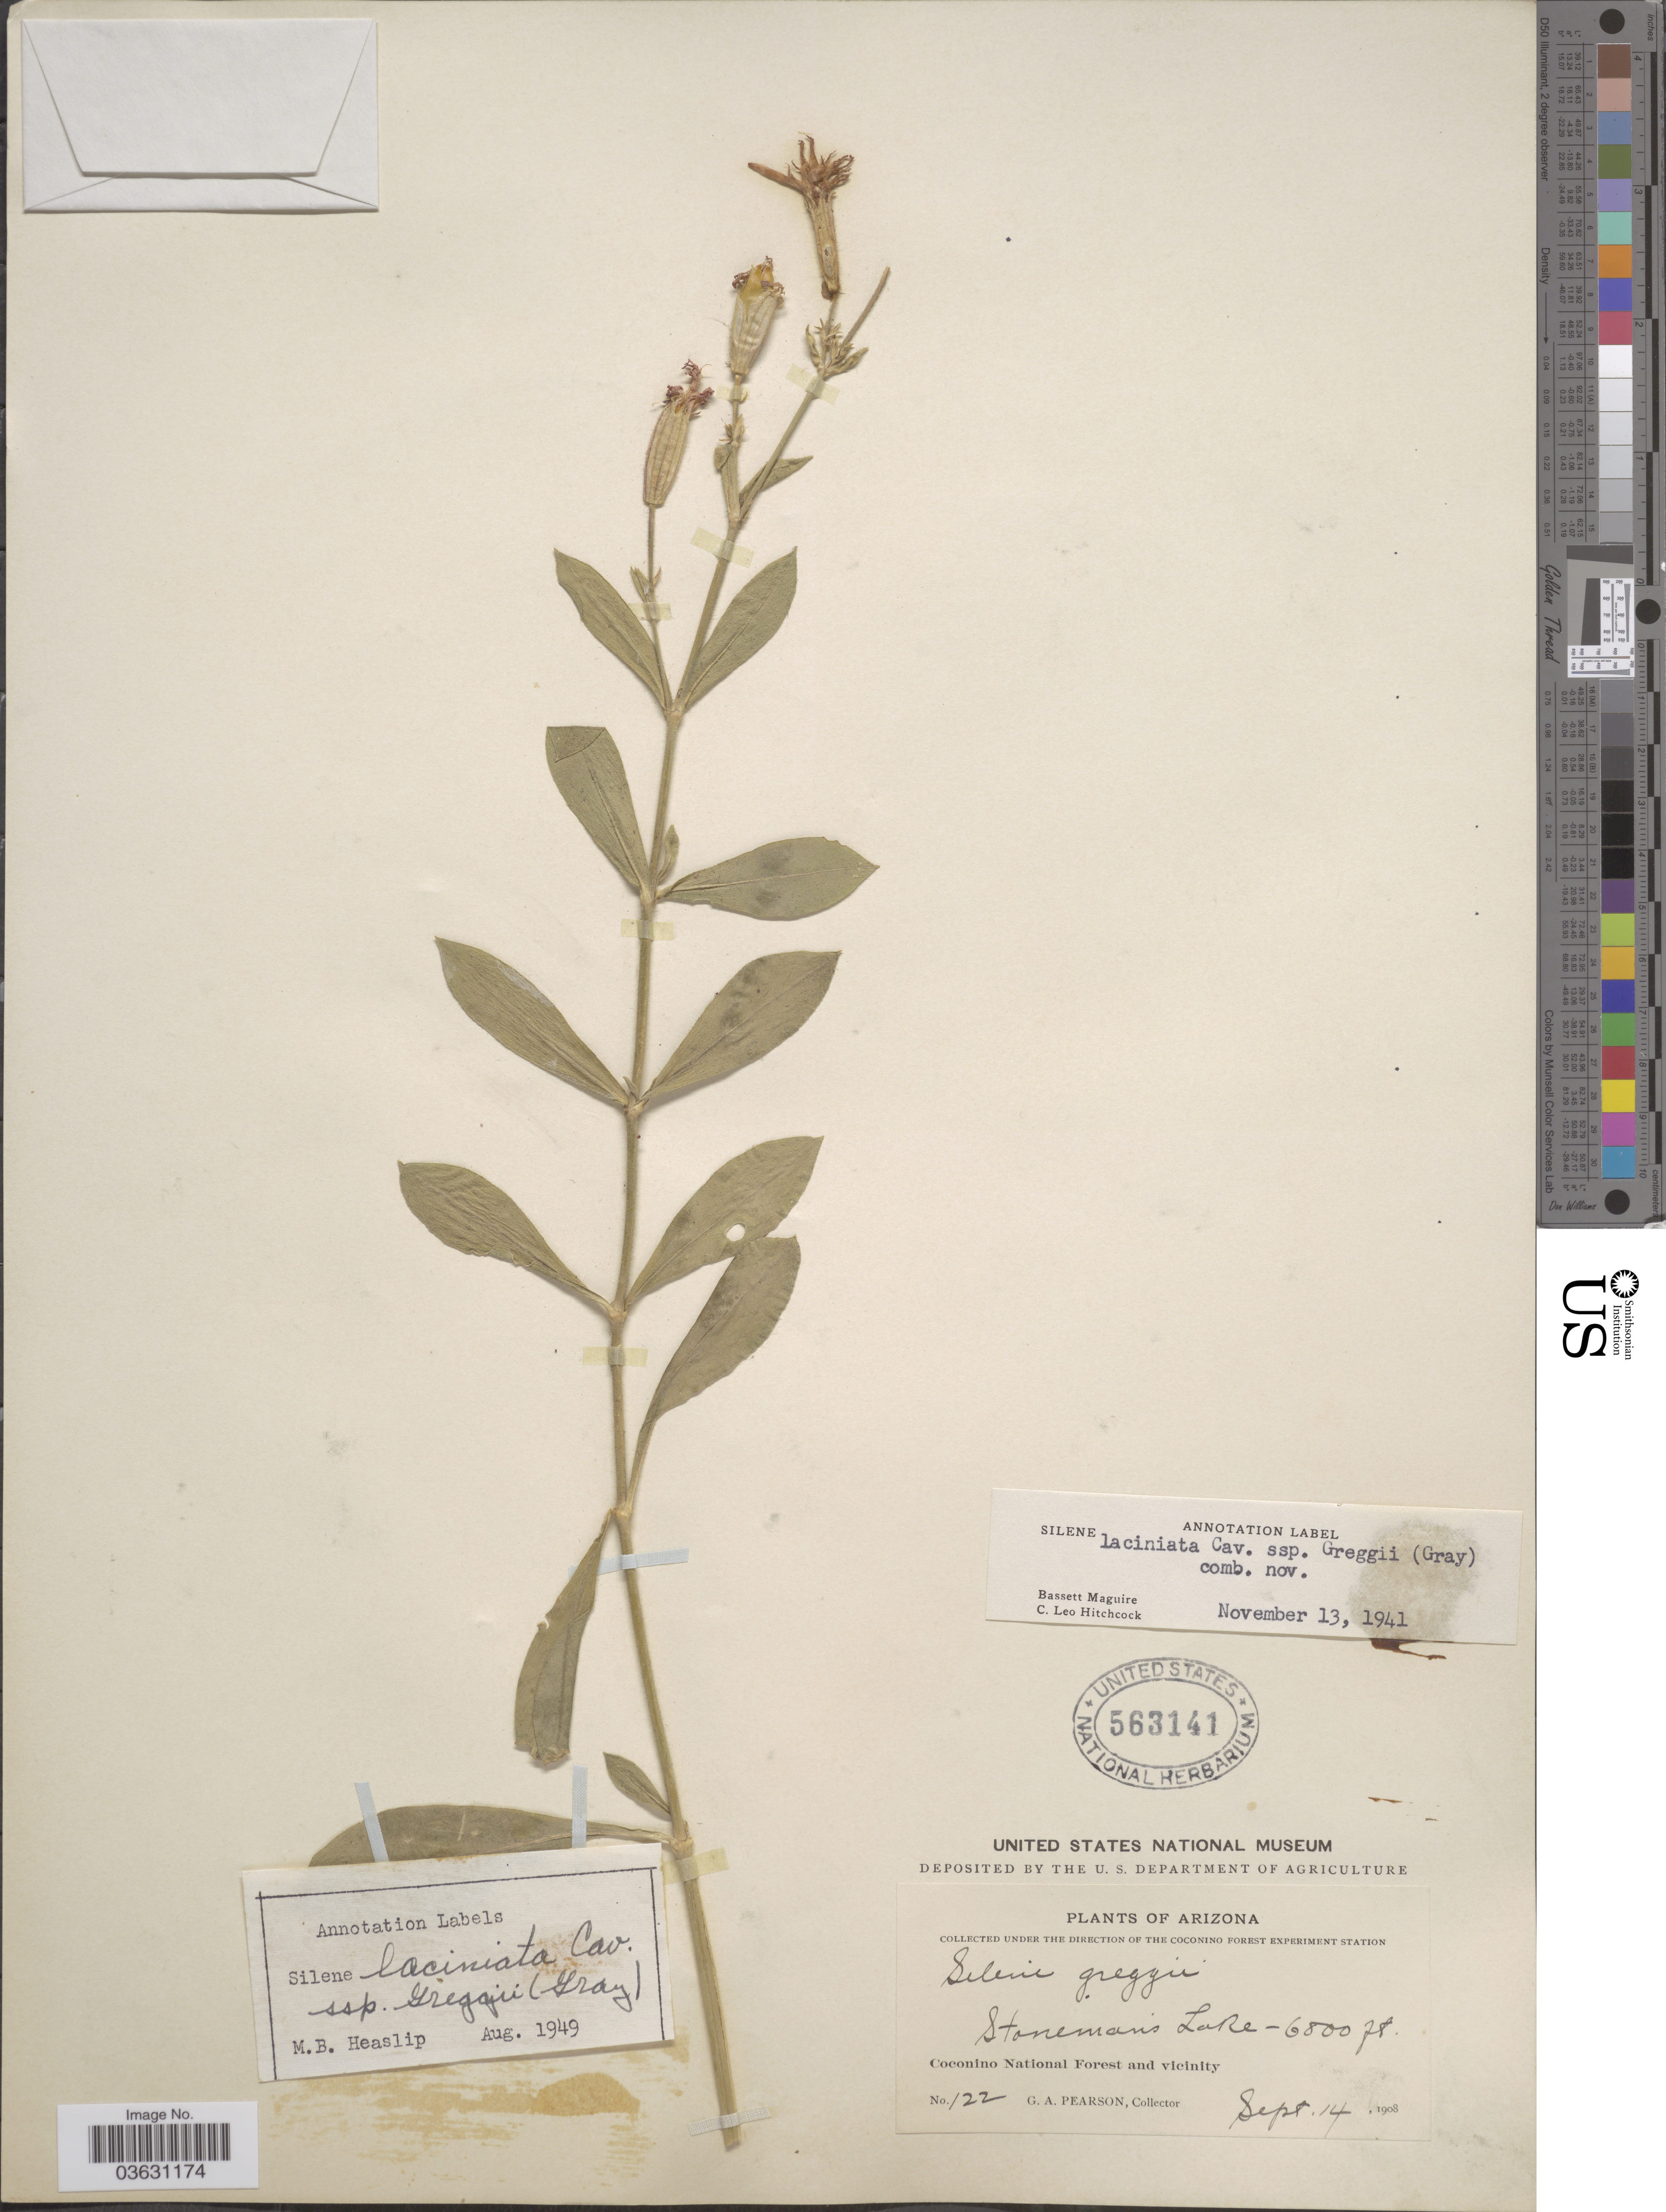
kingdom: Plantae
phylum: Tracheophyta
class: Magnoliopsida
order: Caryophyllales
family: Caryophyllaceae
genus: Silene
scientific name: Silene laciniata subsp. greggii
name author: (A. Gray) C.L. Hitchc. & Maguire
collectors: G. Pearson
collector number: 122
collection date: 1908-09-14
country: United States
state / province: Arizona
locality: Stoneman's Lake. Coconino National Forest and vicinity.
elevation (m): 2073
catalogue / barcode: US 563141